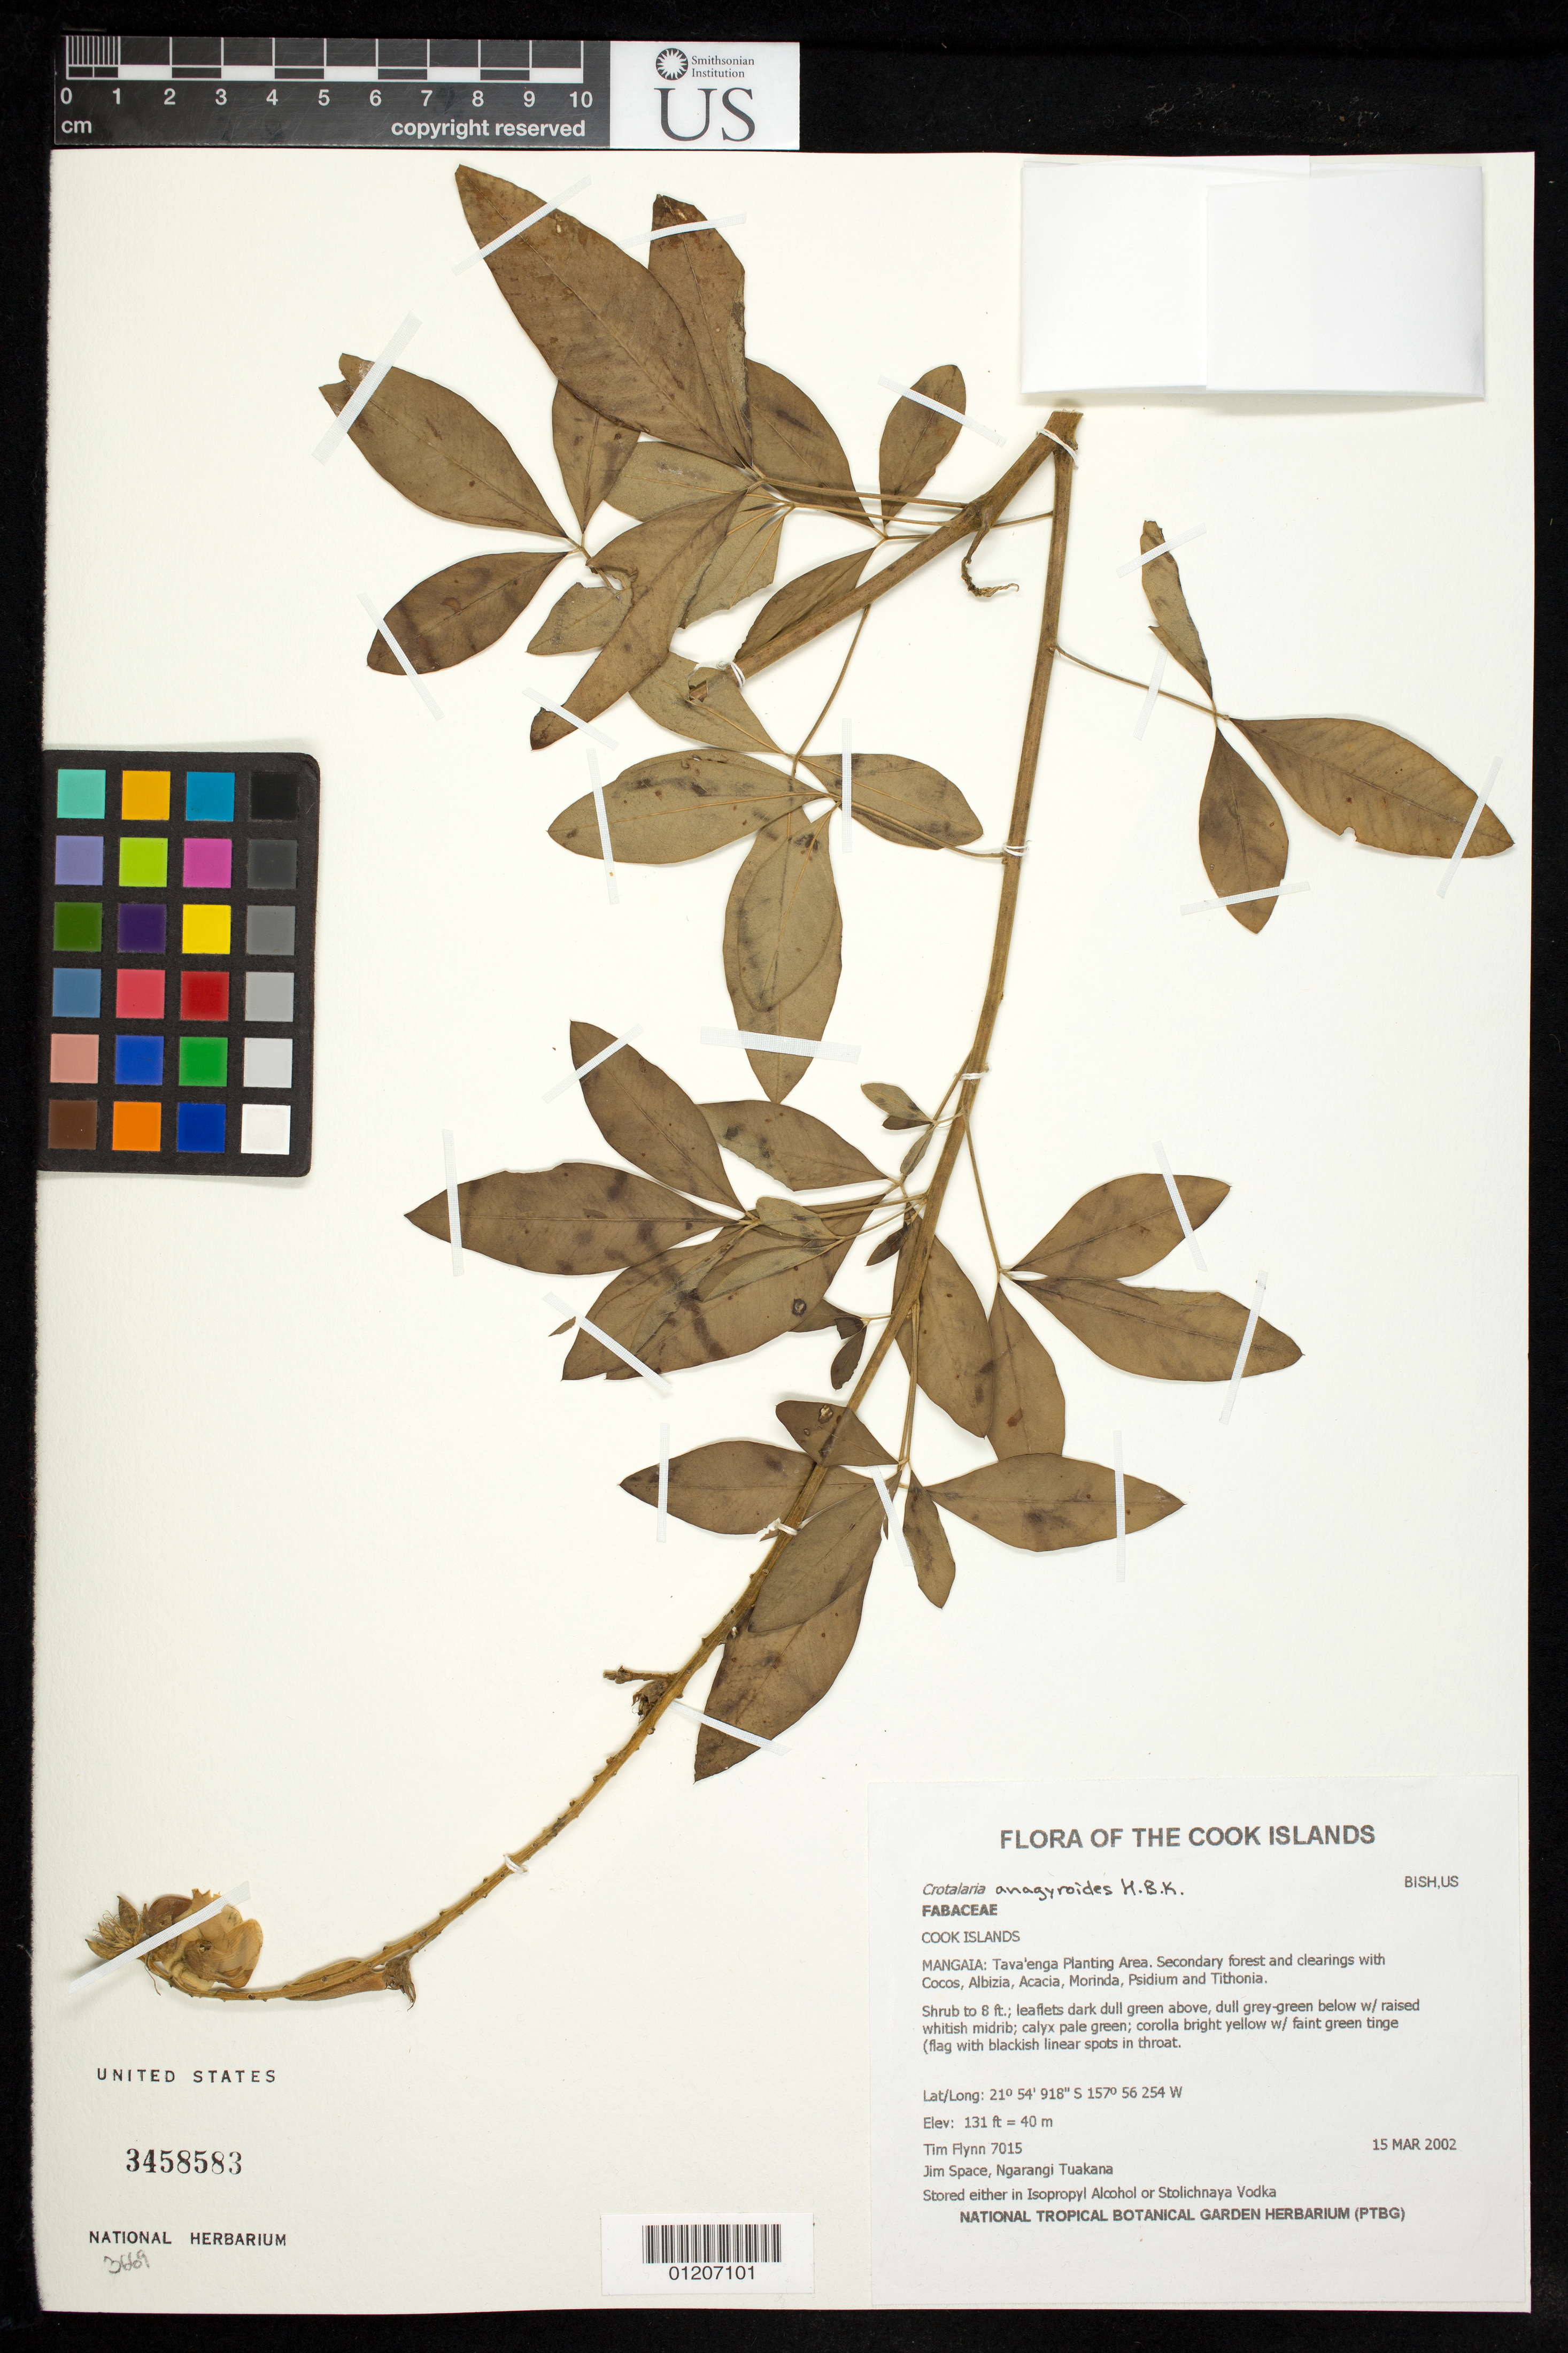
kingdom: Plantae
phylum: Tracheophyta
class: Magnoliopsida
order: Fabales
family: Fabaceae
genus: Crotalaria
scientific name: Crotalaria anagyroides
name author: Kunth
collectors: T. W. Flynn, J. Space & N. Tuakana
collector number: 7015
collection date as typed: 15 Mar 2002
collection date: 2002-03-15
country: Cook Islands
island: Mangaia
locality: Tava'enga planting area.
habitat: Secondary forest and clearings.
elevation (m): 40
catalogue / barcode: US 3458583